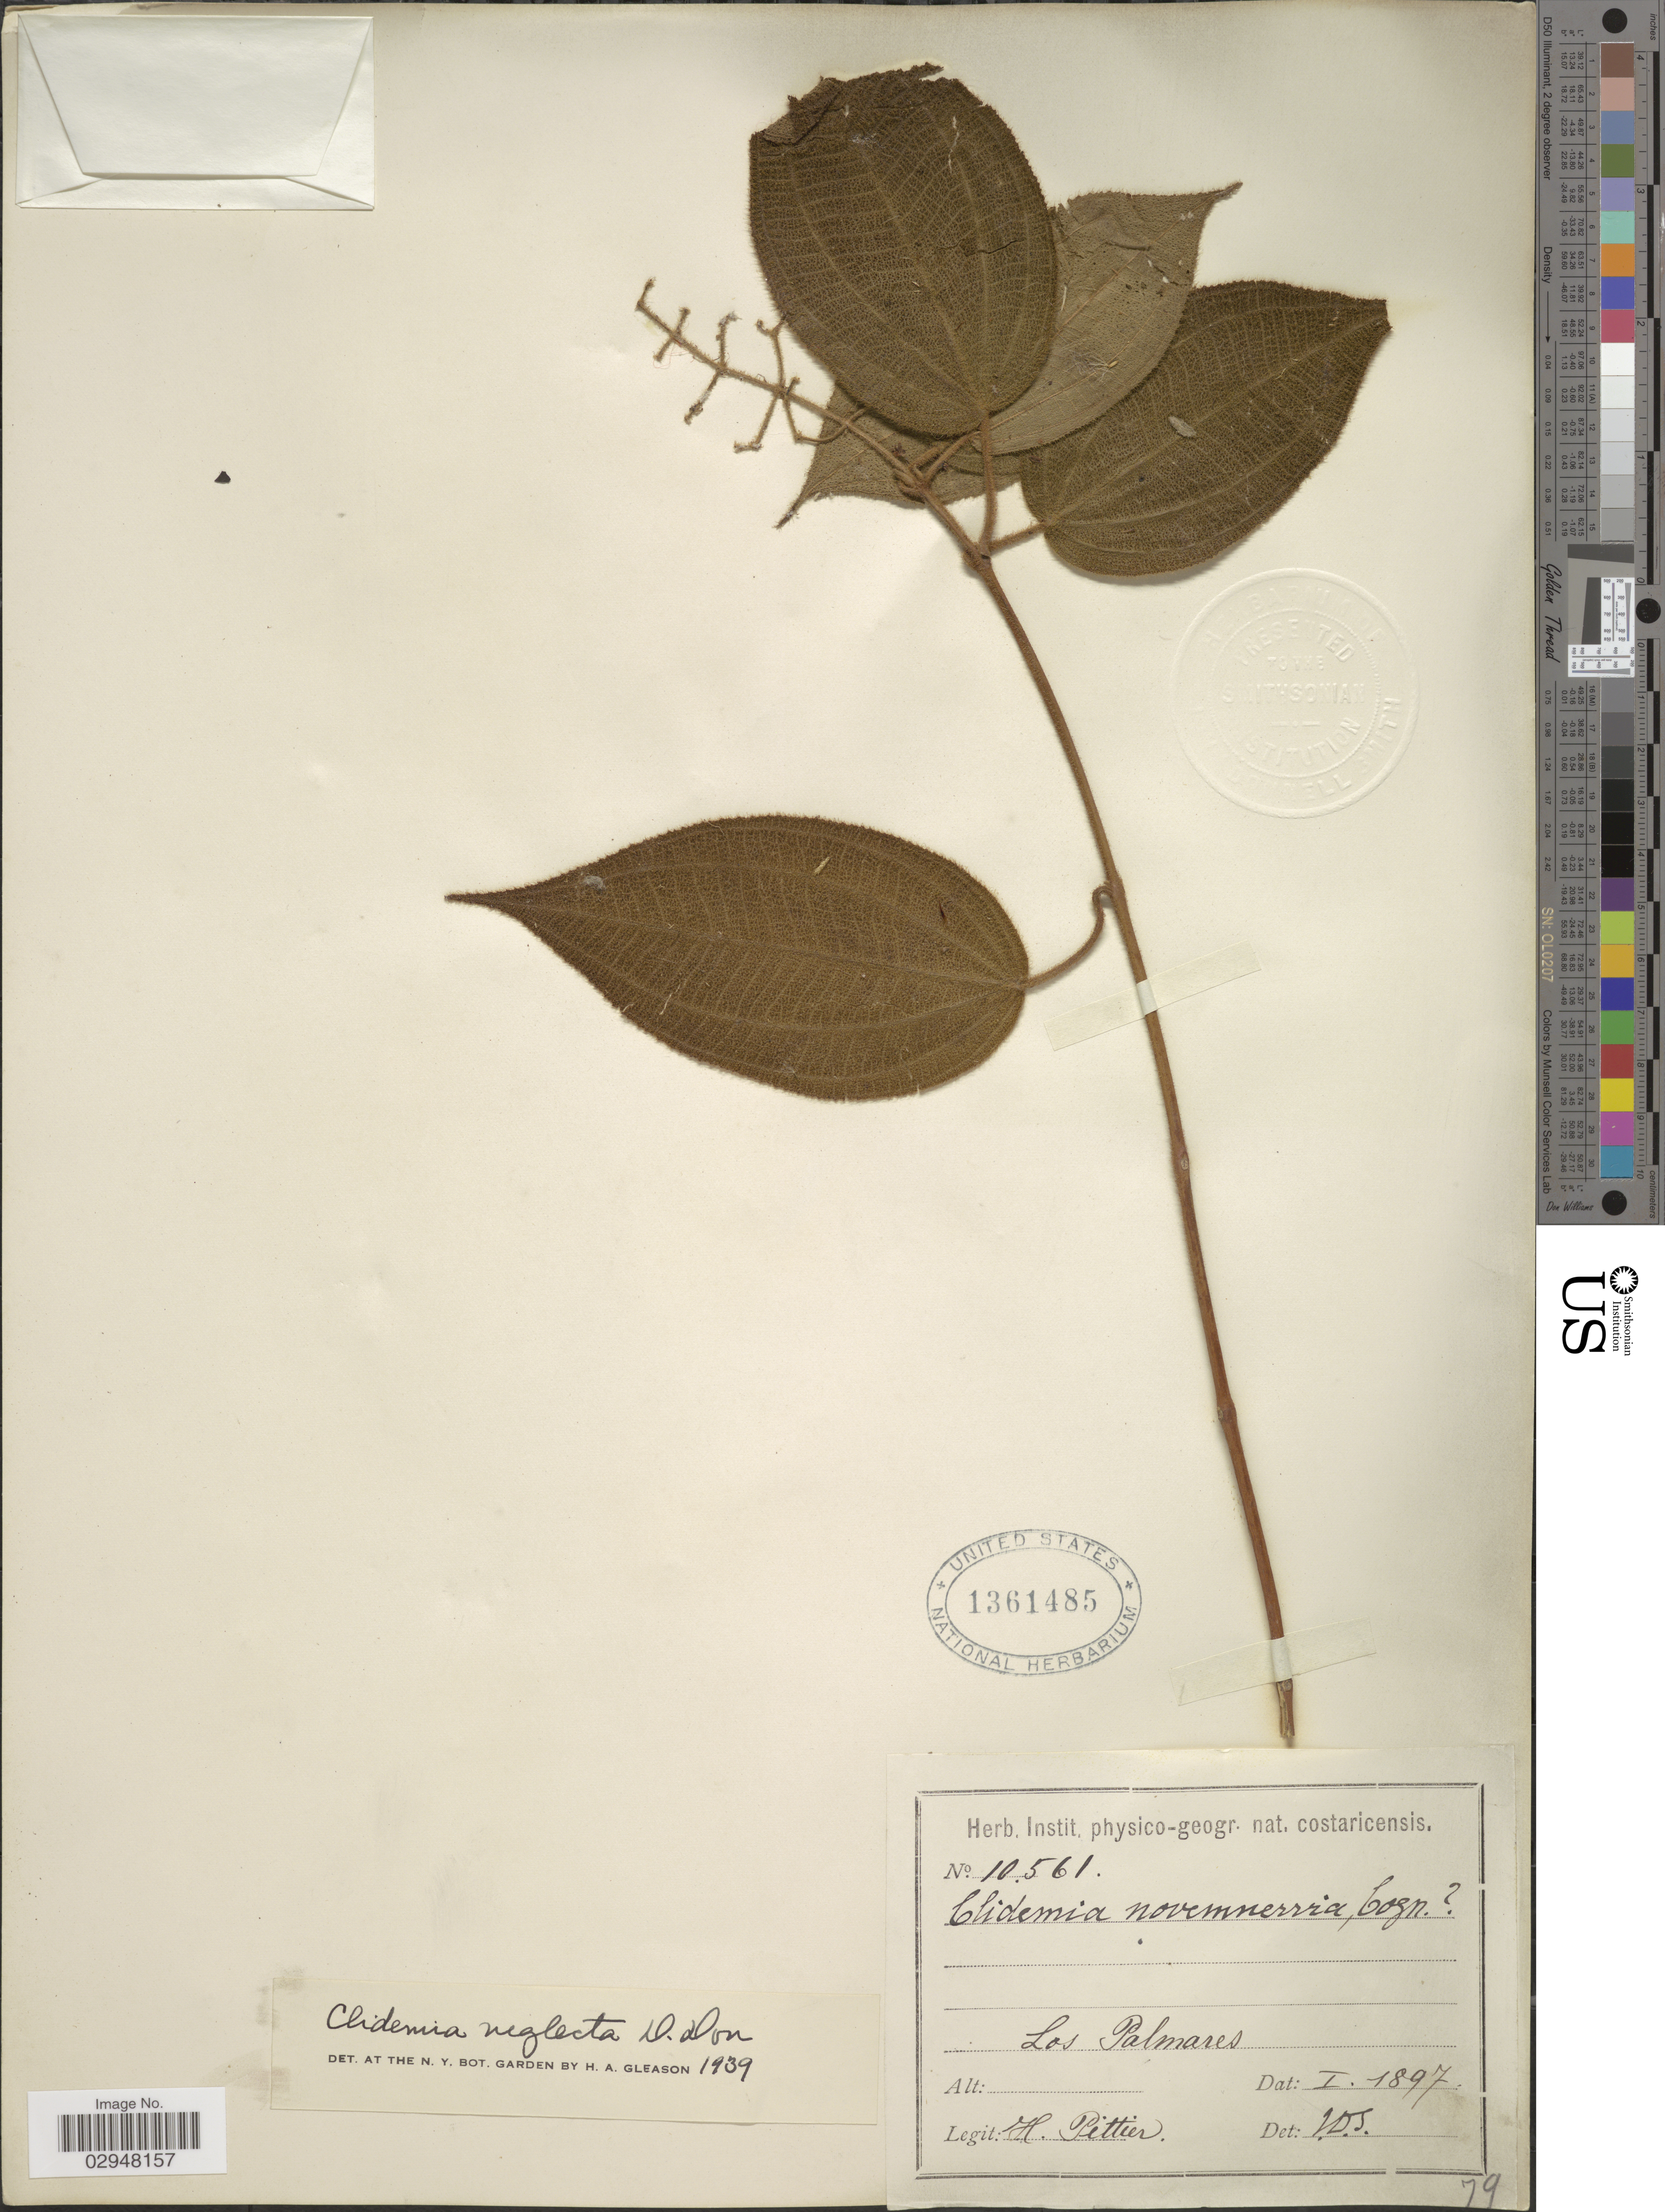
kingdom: Plantae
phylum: Tracheophyta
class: Magnoliopsida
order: Myrtales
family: Melastomataceae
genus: Clidemia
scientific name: Clidemia pustulata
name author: DC.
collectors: H. F. Pittier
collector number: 10561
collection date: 1897-01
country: Costa Rica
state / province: Alajuela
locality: Los Palmares.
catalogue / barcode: US 1361485